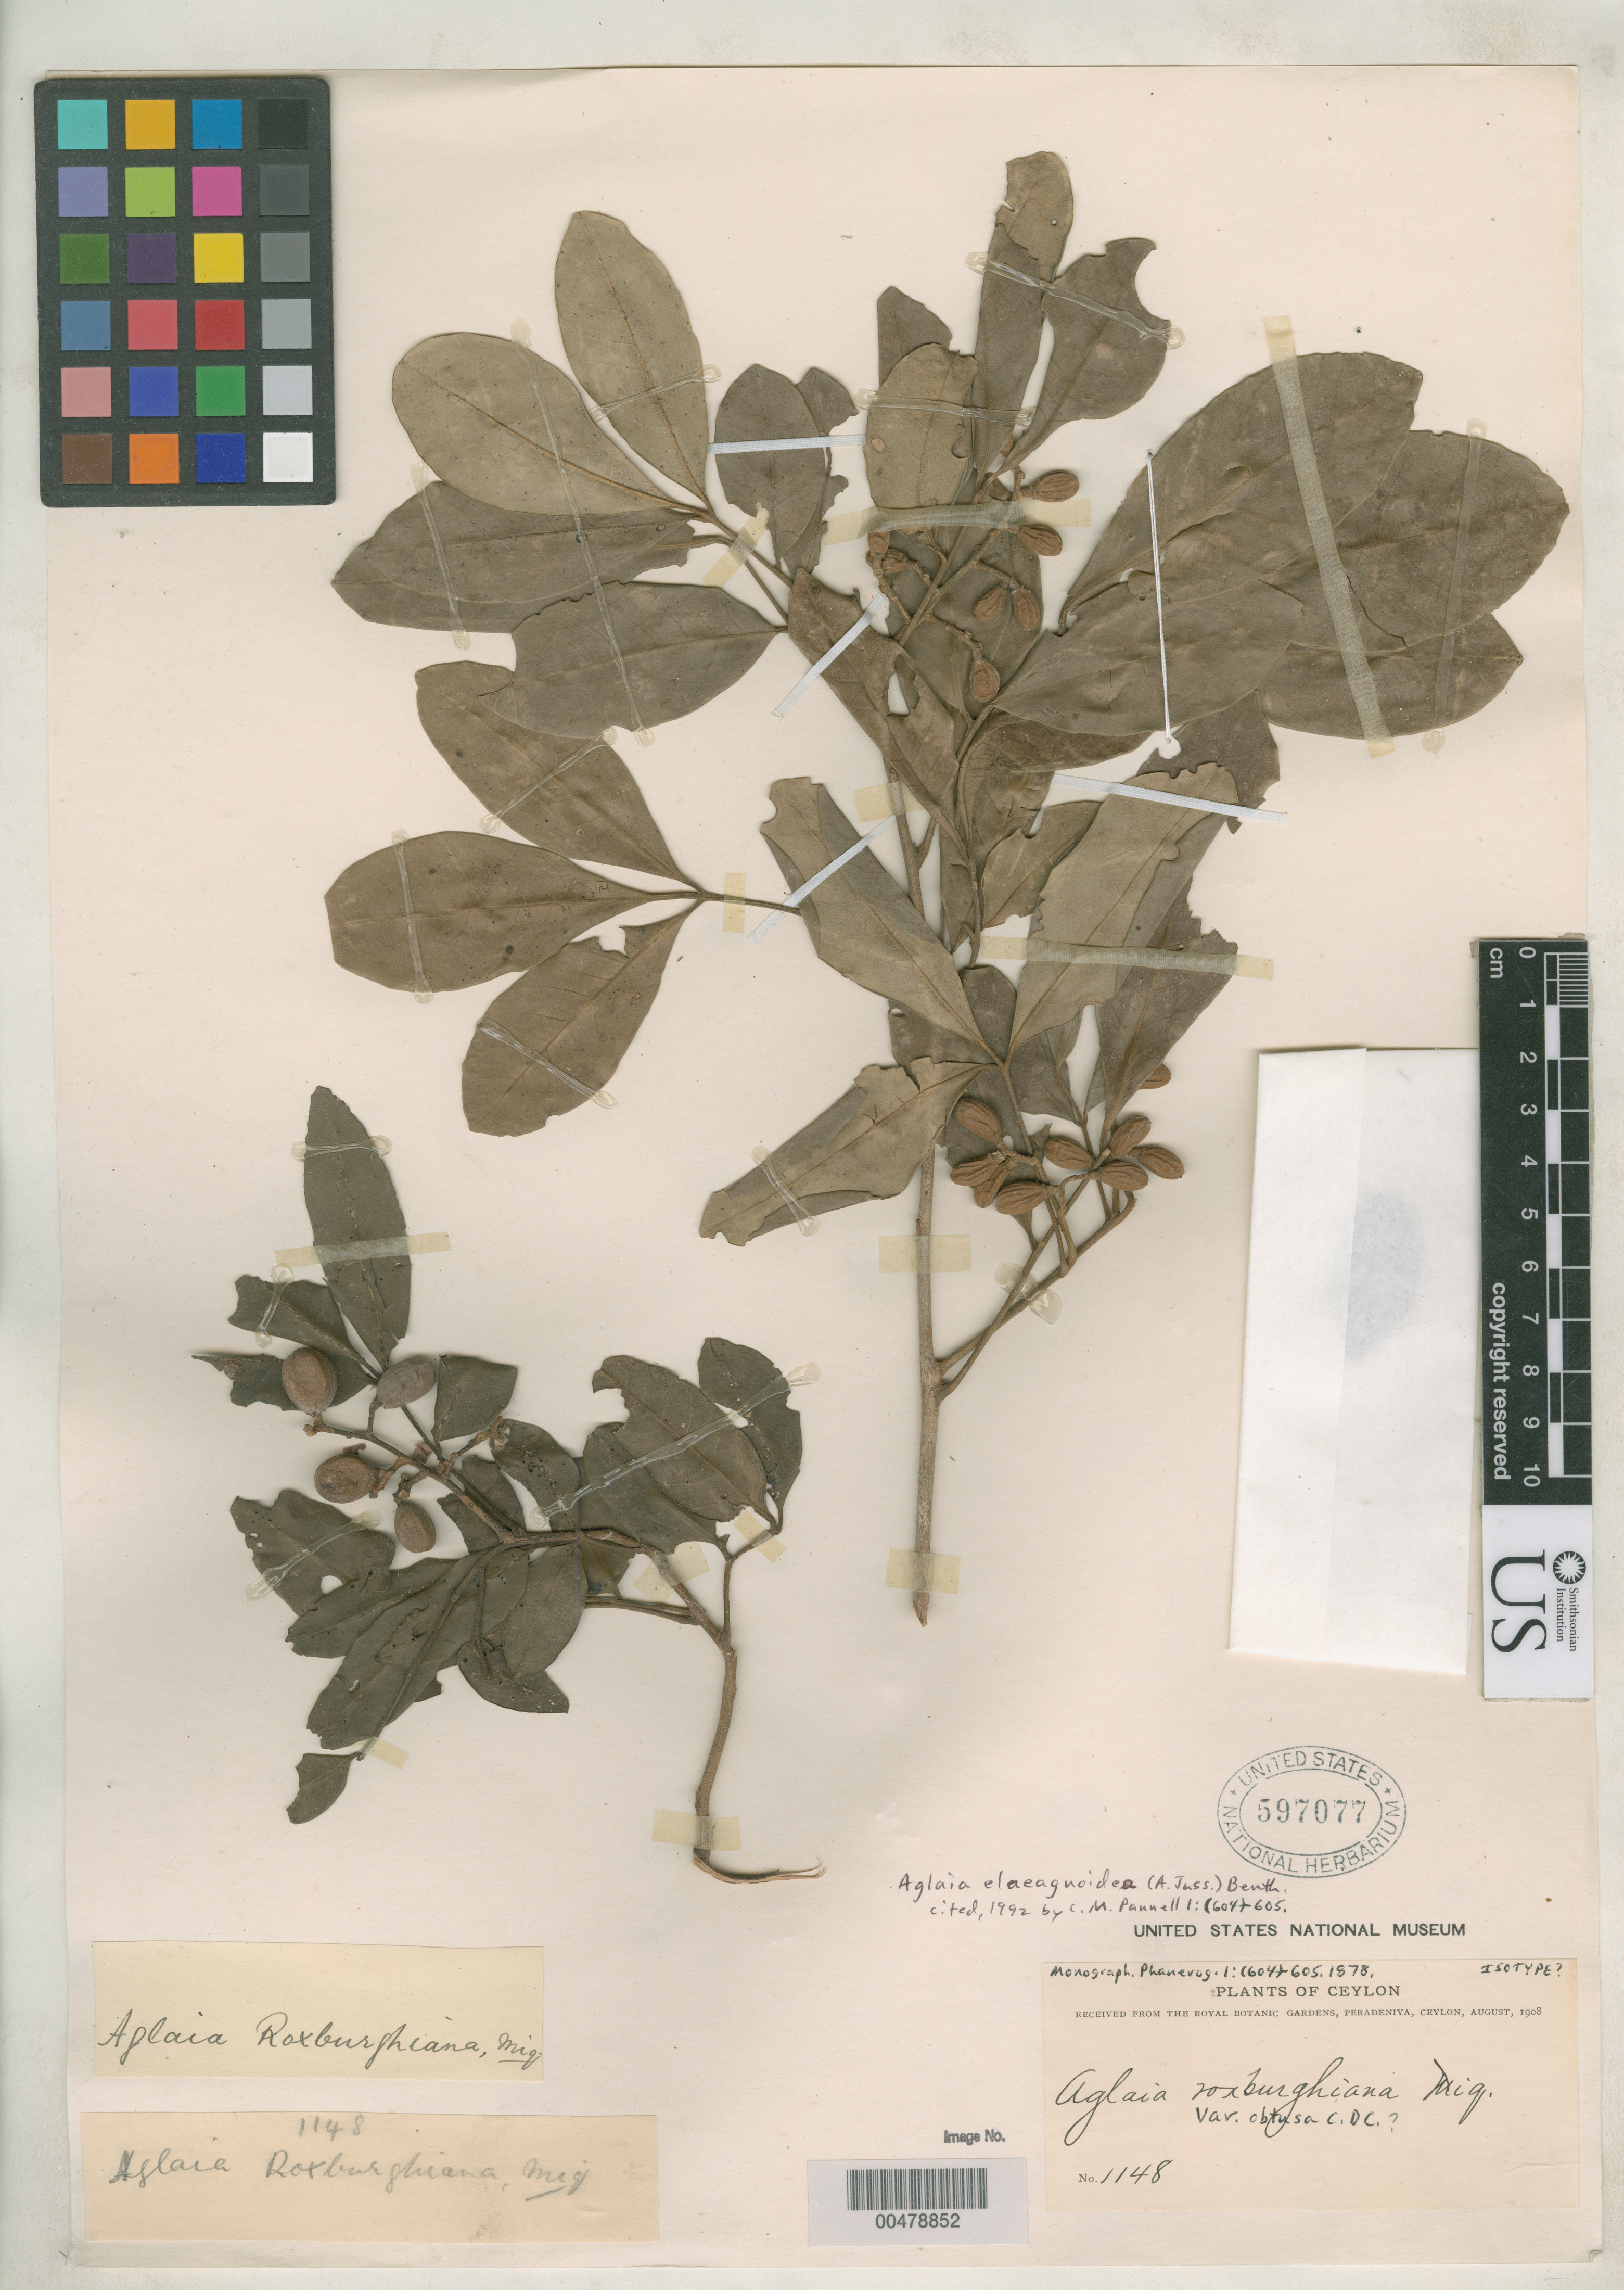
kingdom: Plantae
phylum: Tracheophyta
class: Magnoliopsida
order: Sapindales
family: Meliaceae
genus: Aglaia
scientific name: Aglaia roxburghiana var. obtusa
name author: C. DC.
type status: Possible Type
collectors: G. H. K. Thwaites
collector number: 1148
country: Sri Lanka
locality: "Ceylon"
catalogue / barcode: US 597077